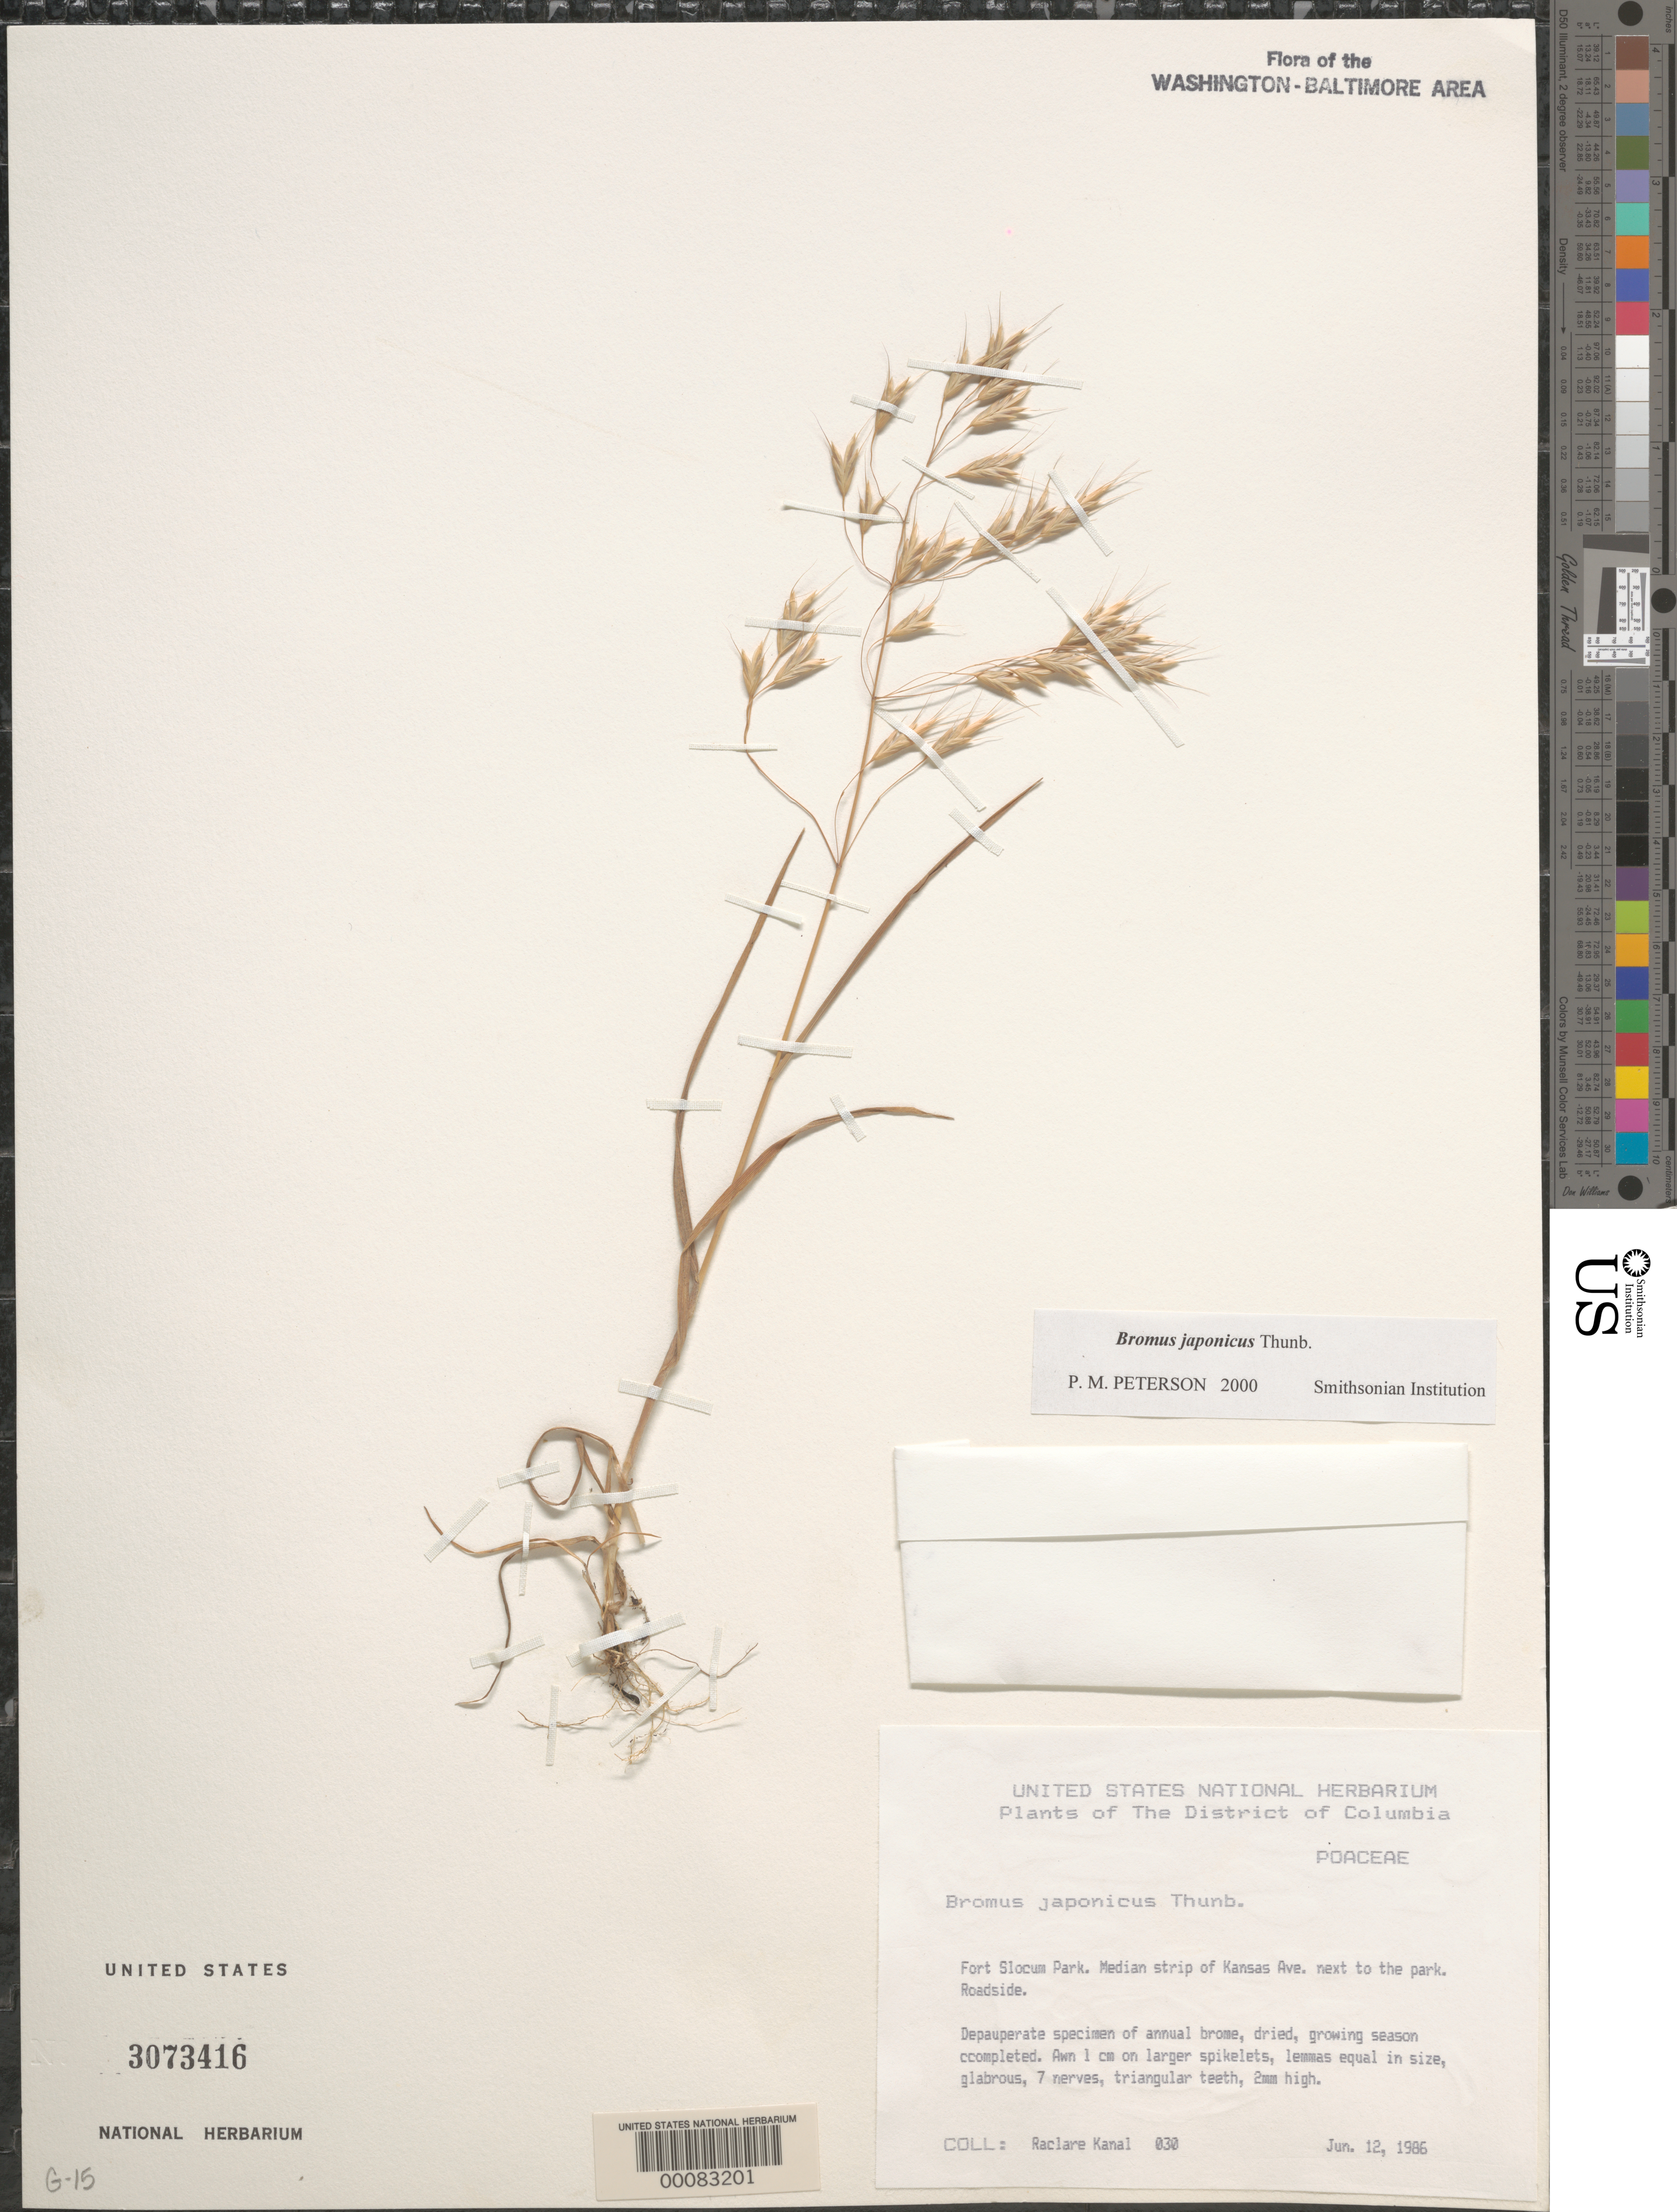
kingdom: Plantae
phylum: Tracheophyta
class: Liliopsida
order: Poales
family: Poaceae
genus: Bromus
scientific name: Bromus japonicus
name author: Houtt.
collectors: R. Kanal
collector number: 030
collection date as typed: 12 Jun 1986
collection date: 1986-06-12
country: United States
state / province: District of Columbia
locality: Fort Slocum Park. Median strip of Kansas Ave. next to the Park.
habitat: Roadside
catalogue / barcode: US 3073416